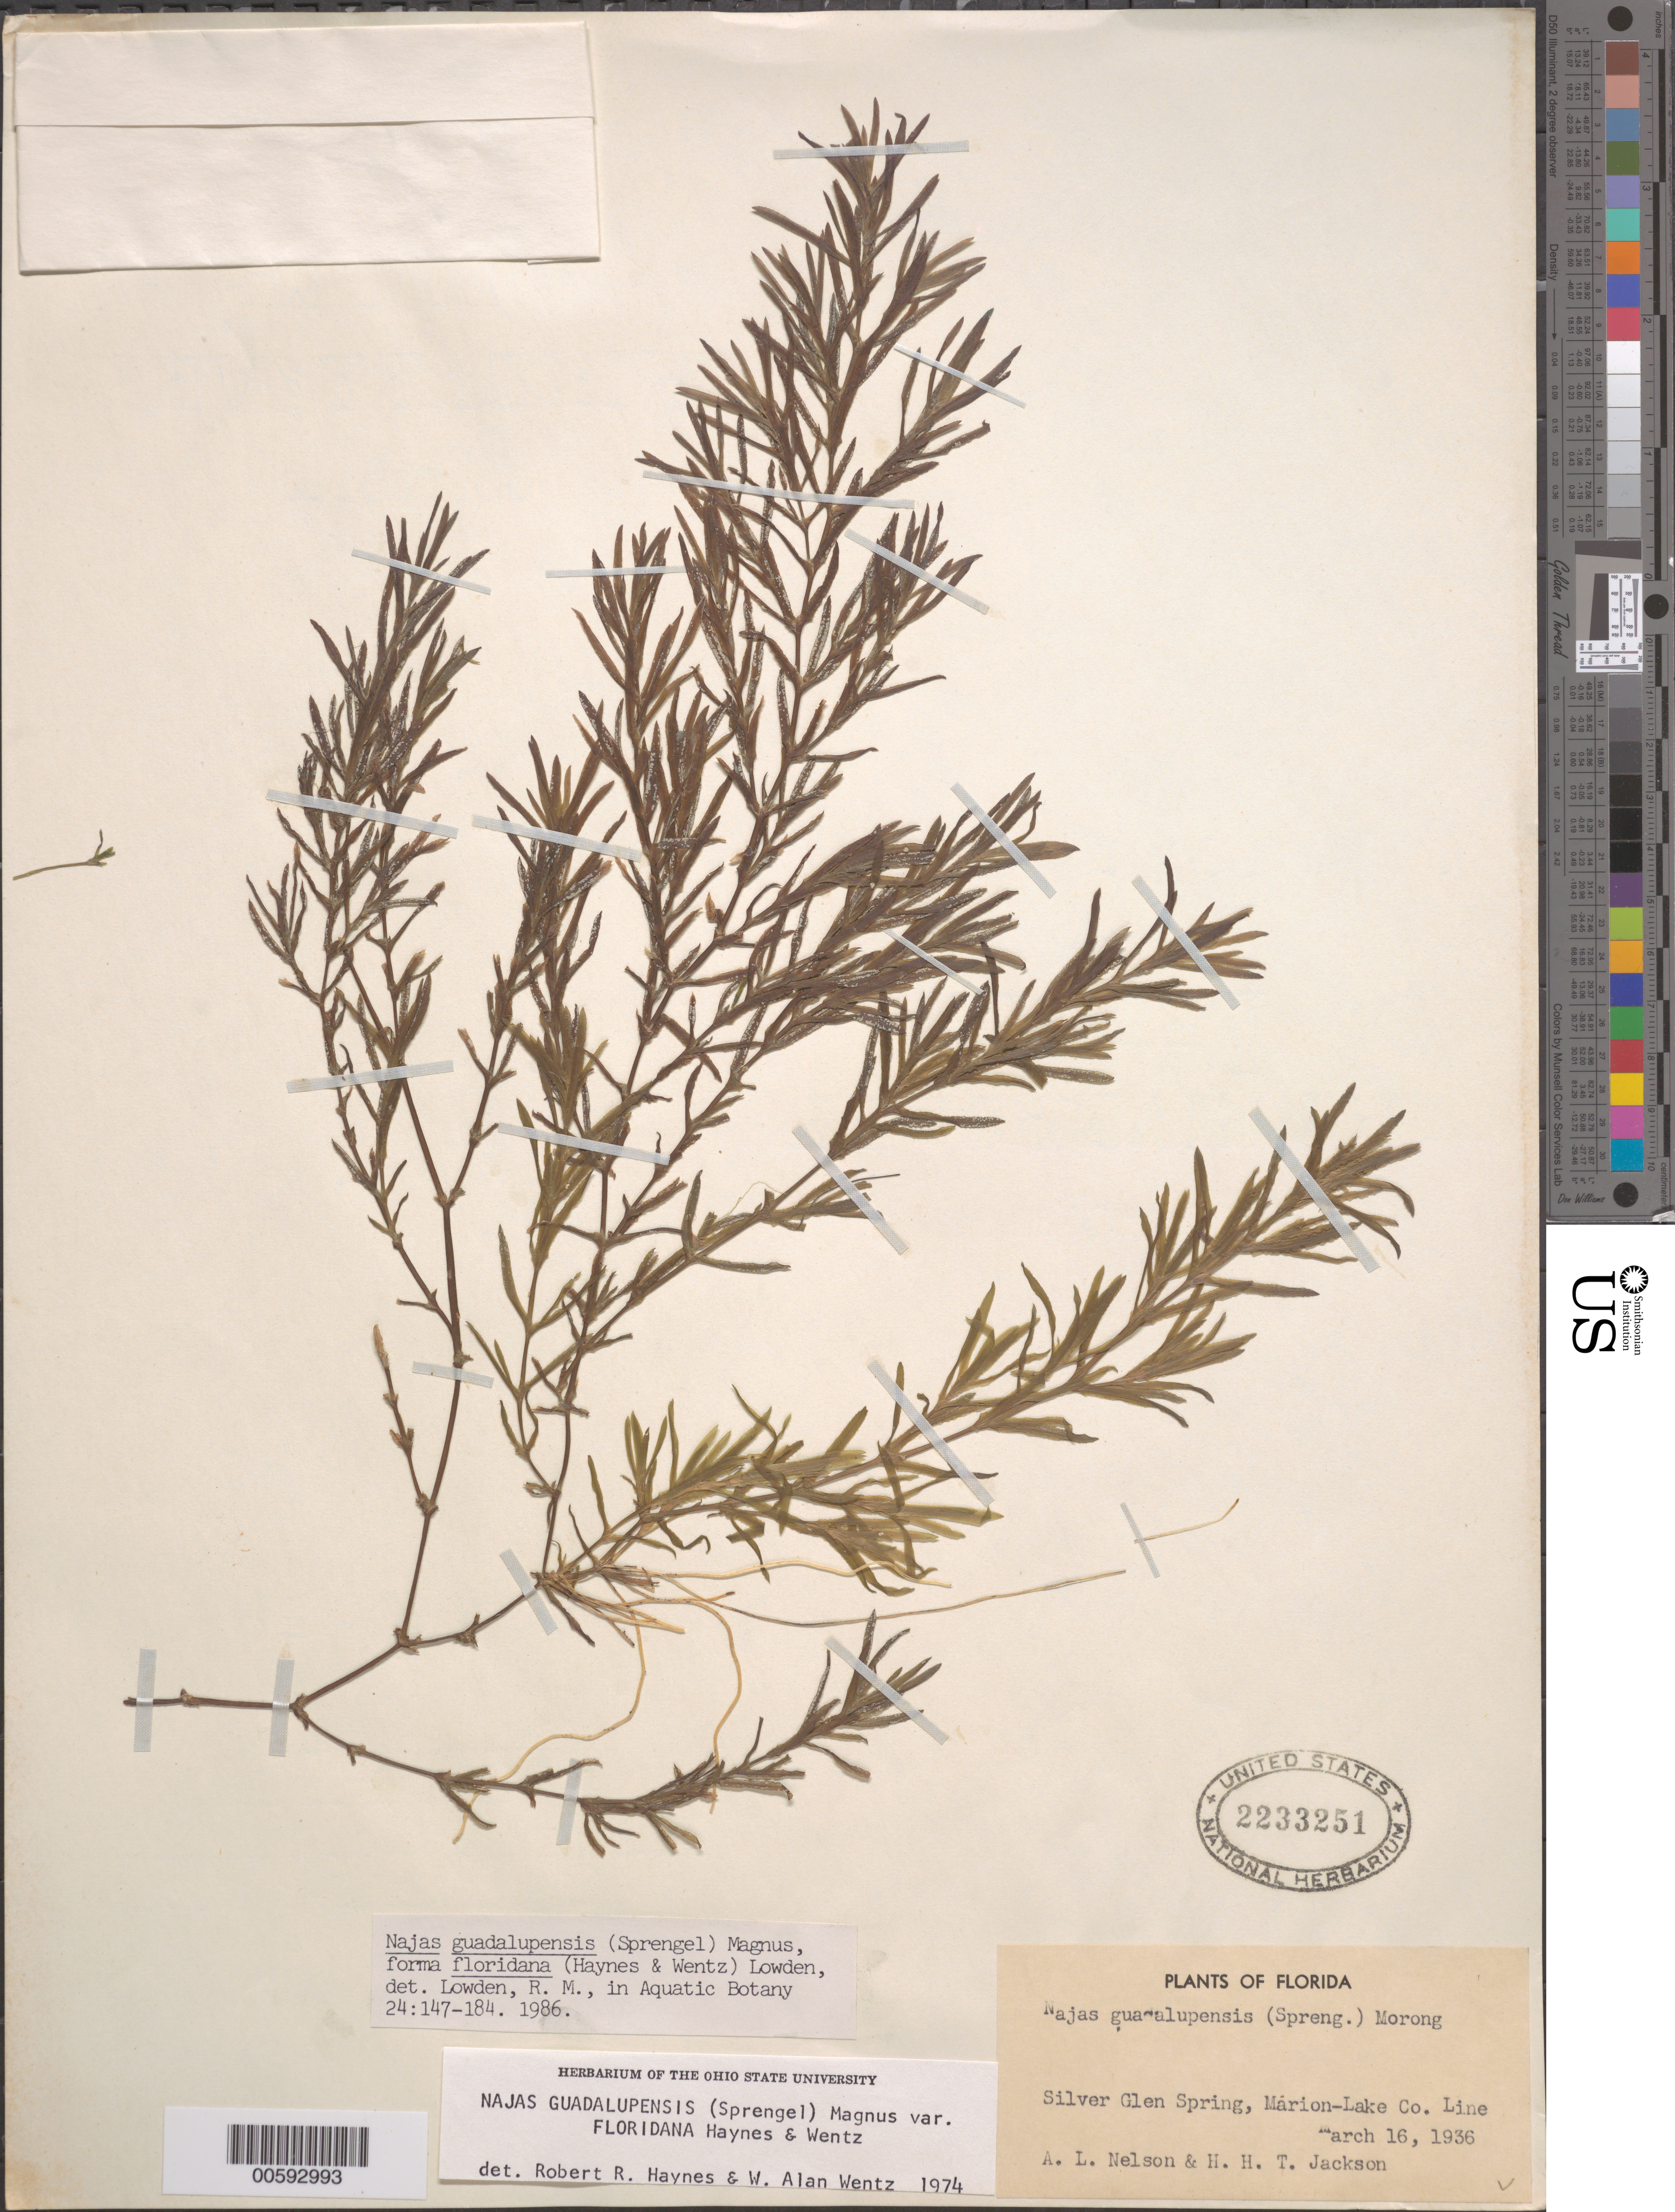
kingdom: Plantae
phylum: Tracheophyta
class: Liliopsida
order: Alismatales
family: Hydrocharitaceae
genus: Najas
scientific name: Najas guadalupensis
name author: (Spreng.) Magnus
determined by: Lowden, R. M.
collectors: A. L. Nelson & H. Jackson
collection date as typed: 16 Mar 1936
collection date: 1936-03-16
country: United States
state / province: Florida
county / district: Lake / Marion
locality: County line, Silver Glen Spring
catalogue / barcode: US 2233251